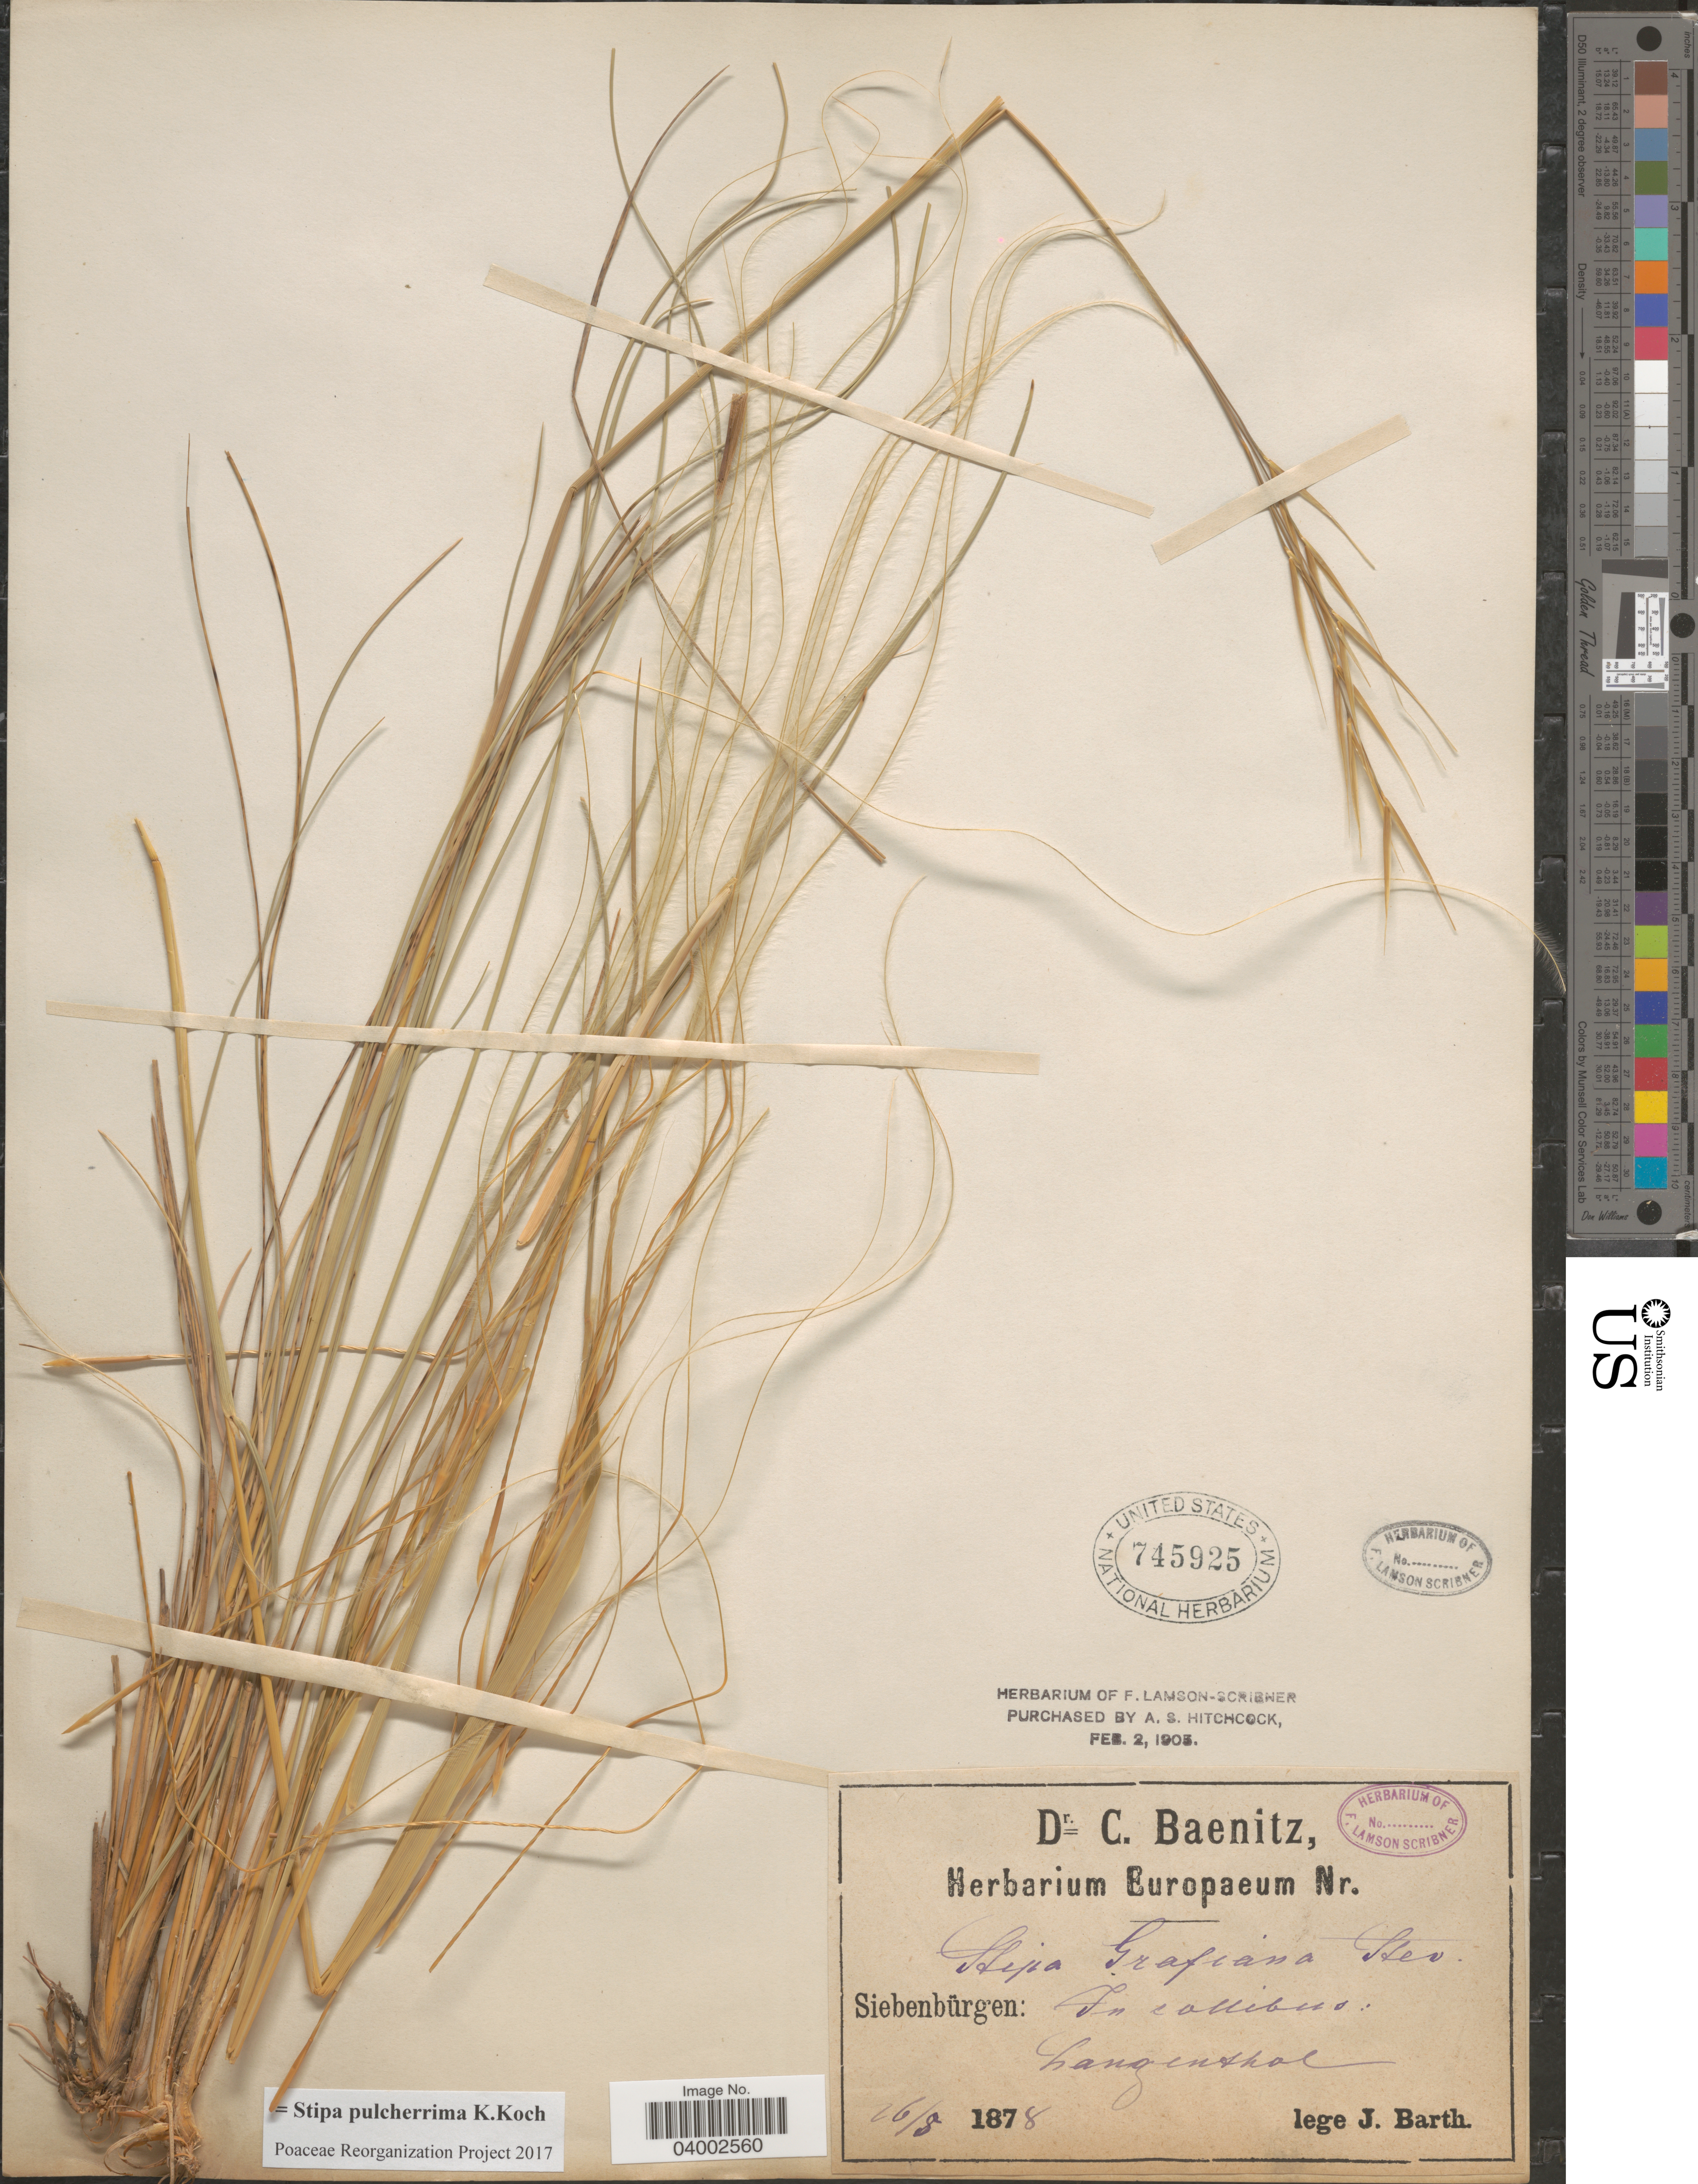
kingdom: Plantae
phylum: Tracheophyta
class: Liliopsida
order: Poales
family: Poaceae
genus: Stipa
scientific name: Stipa pulcherrima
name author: K. Koch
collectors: J. Barth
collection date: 1878-08-26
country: Romania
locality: Siebenbürgen: In collibus: Langenthal.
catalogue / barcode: US 745925